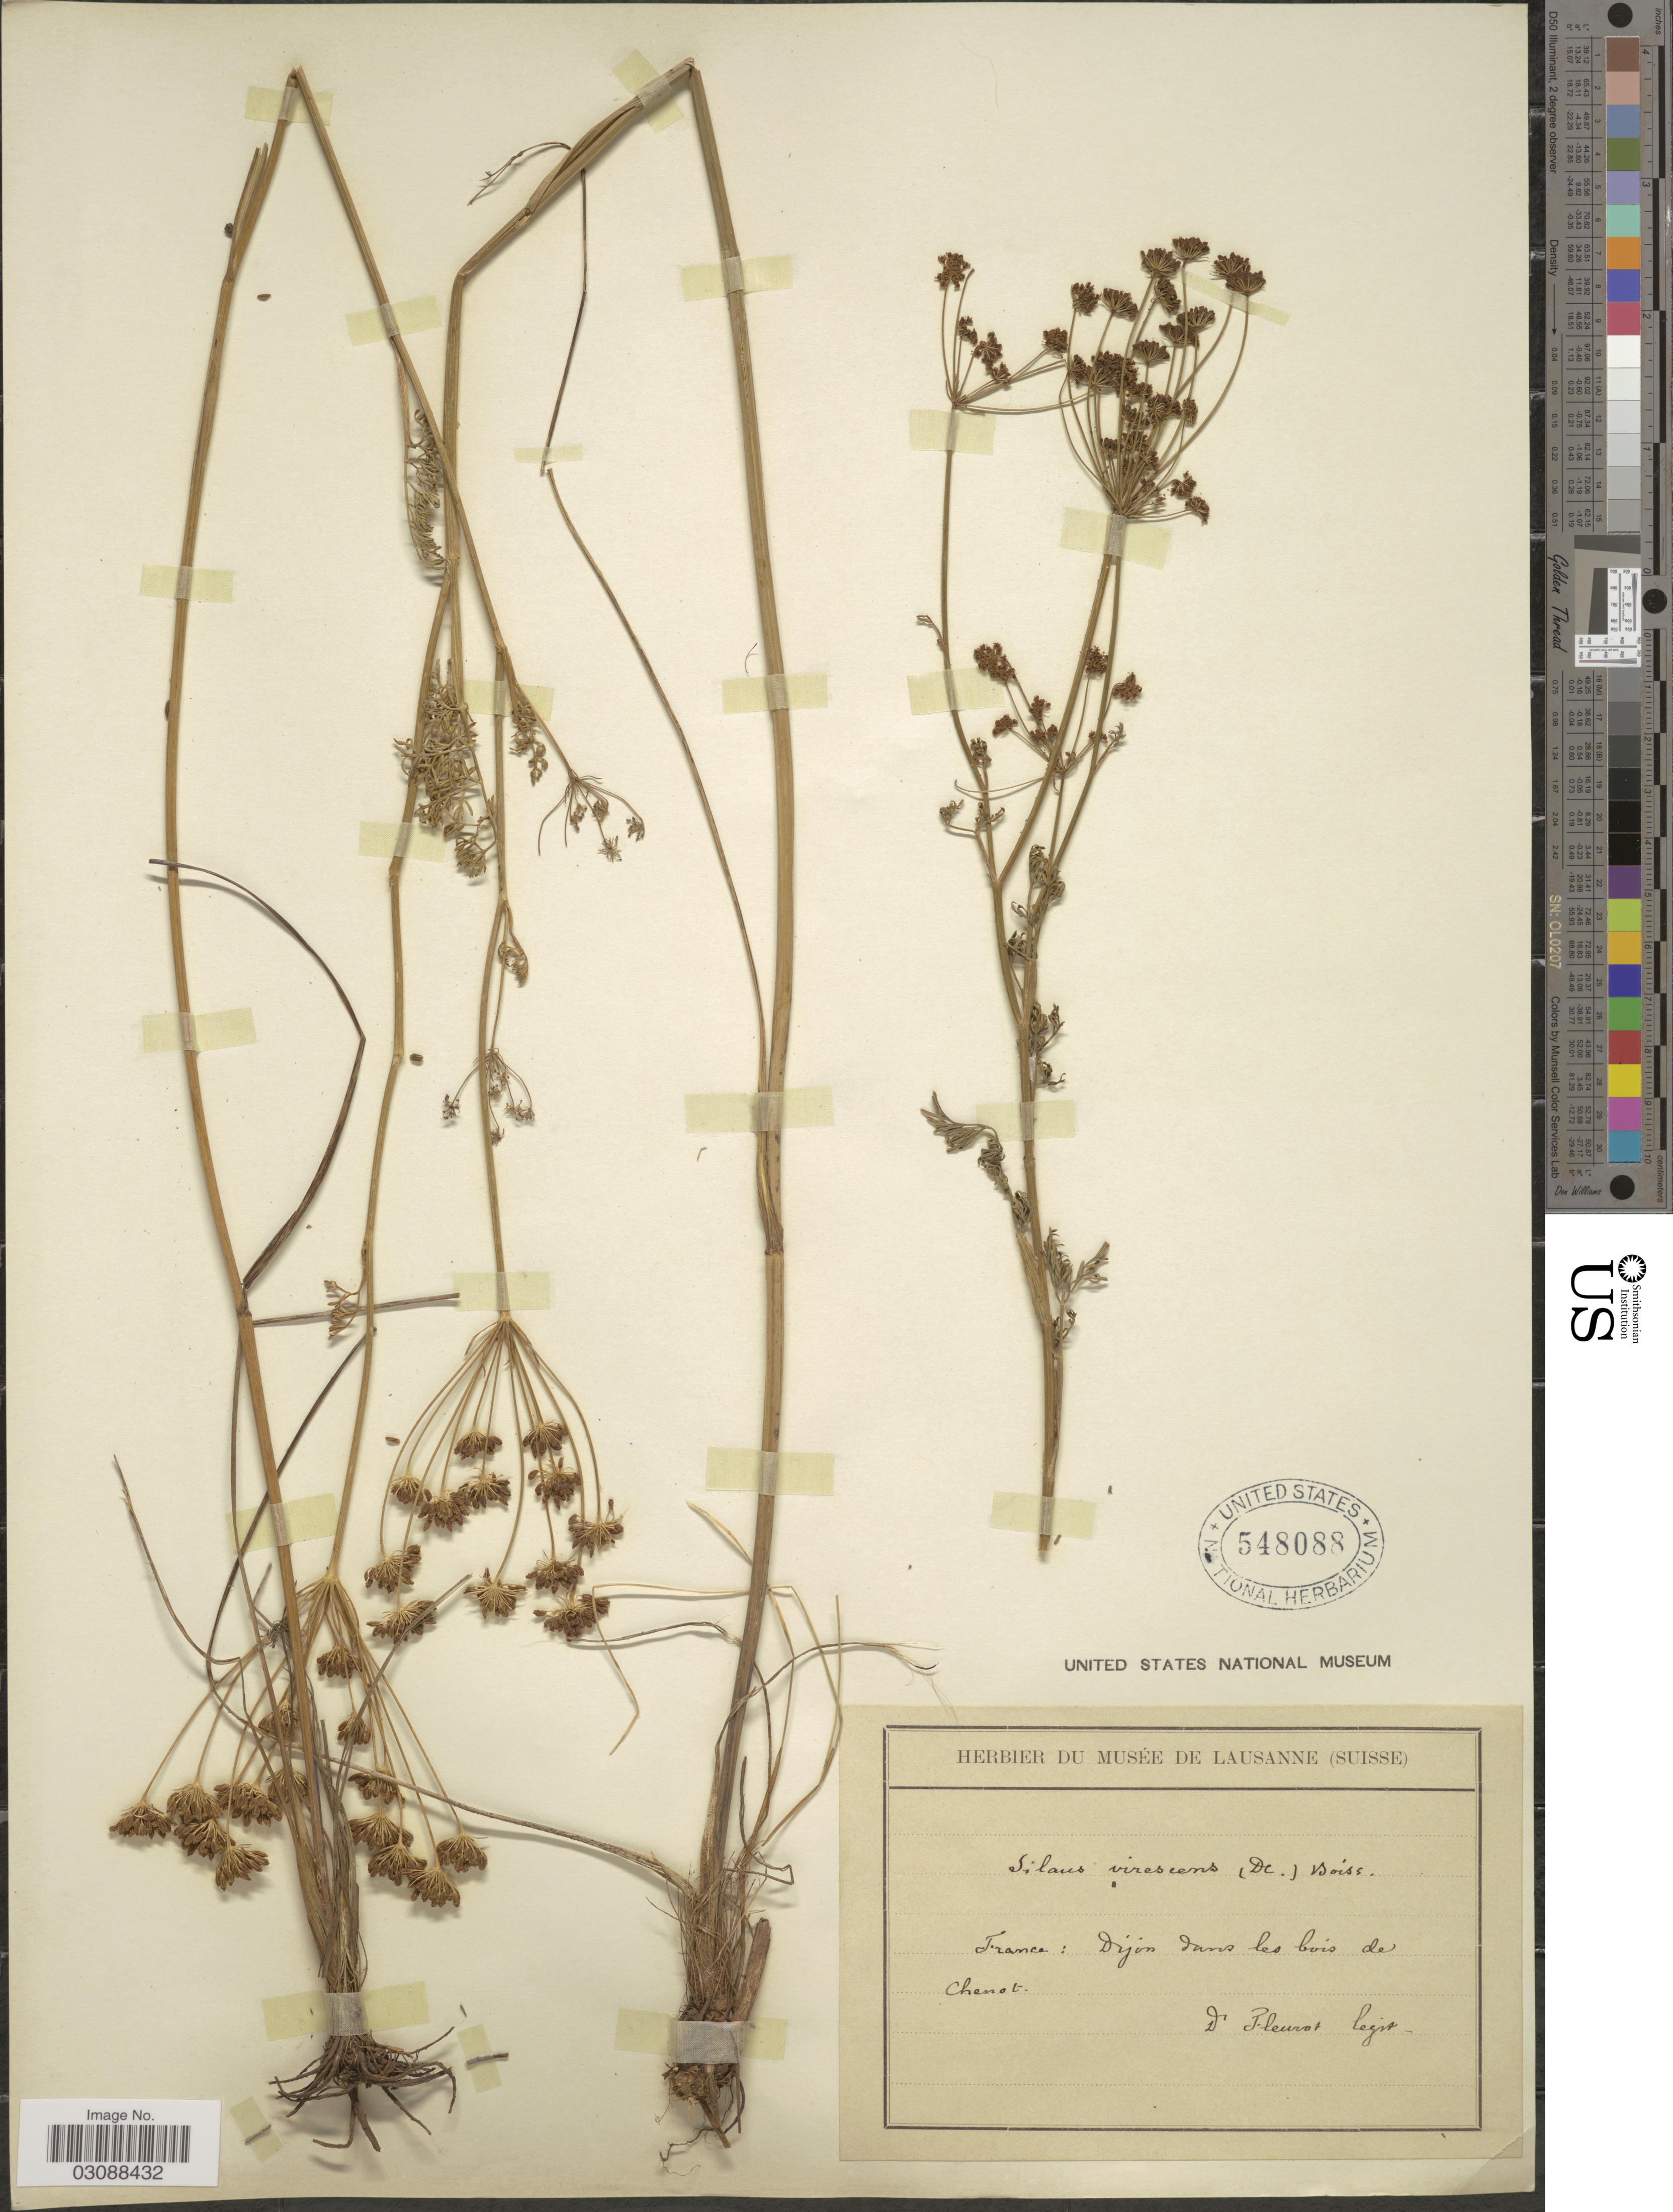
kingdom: Plantae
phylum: Tracheophyta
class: Magnoliopsida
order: Apiales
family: Apiaceae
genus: Silaus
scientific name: Silaus virescens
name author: (Spreng.) Boiss.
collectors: Fleurot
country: France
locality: Dijon dans les bois de Chenot.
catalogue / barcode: US 548088